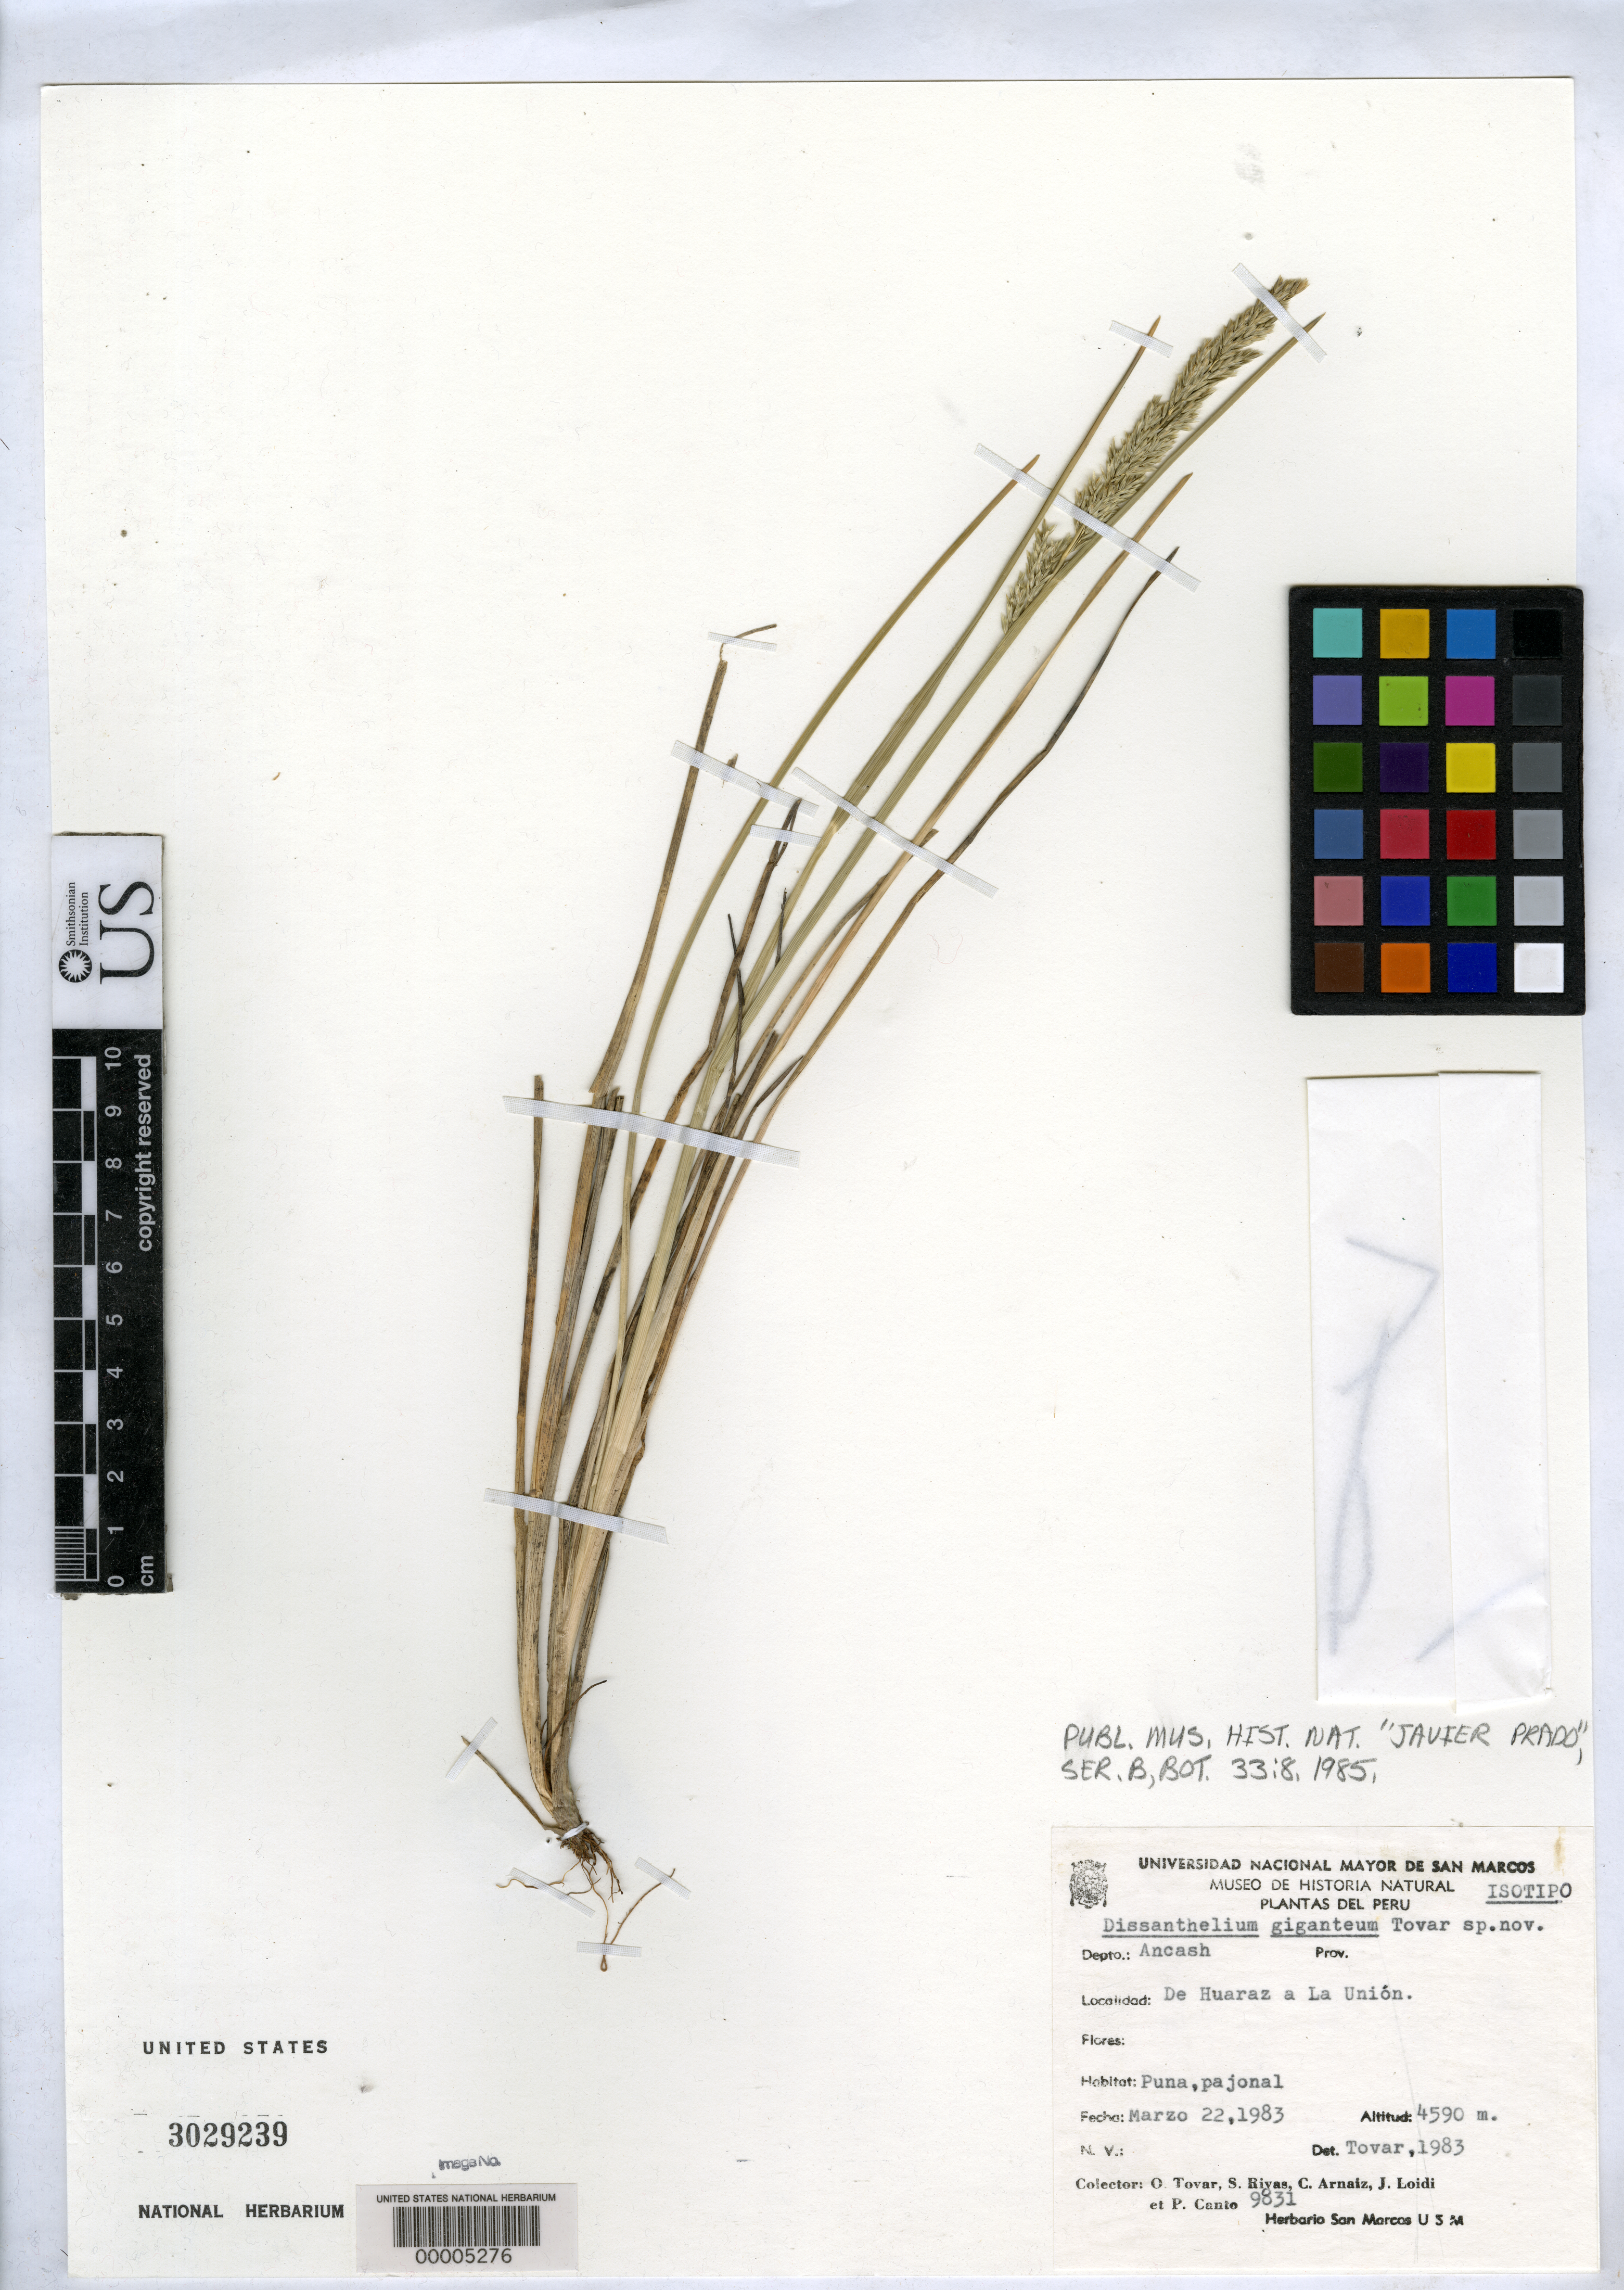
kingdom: Plantae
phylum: Tracheophyta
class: Liliopsida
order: Poales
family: Poaceae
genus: Dissanthelium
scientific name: Dissanthelium giganteum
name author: Tovar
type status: Isotype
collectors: Ó. Tovar, S. Rivas, C. Arnaiz, J. Loidi & P. Cantó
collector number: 9831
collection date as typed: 22 Mar 1983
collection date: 1983-03-22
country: Peru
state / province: Ancash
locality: Huaraz a La Union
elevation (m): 4590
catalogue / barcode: US 3029239